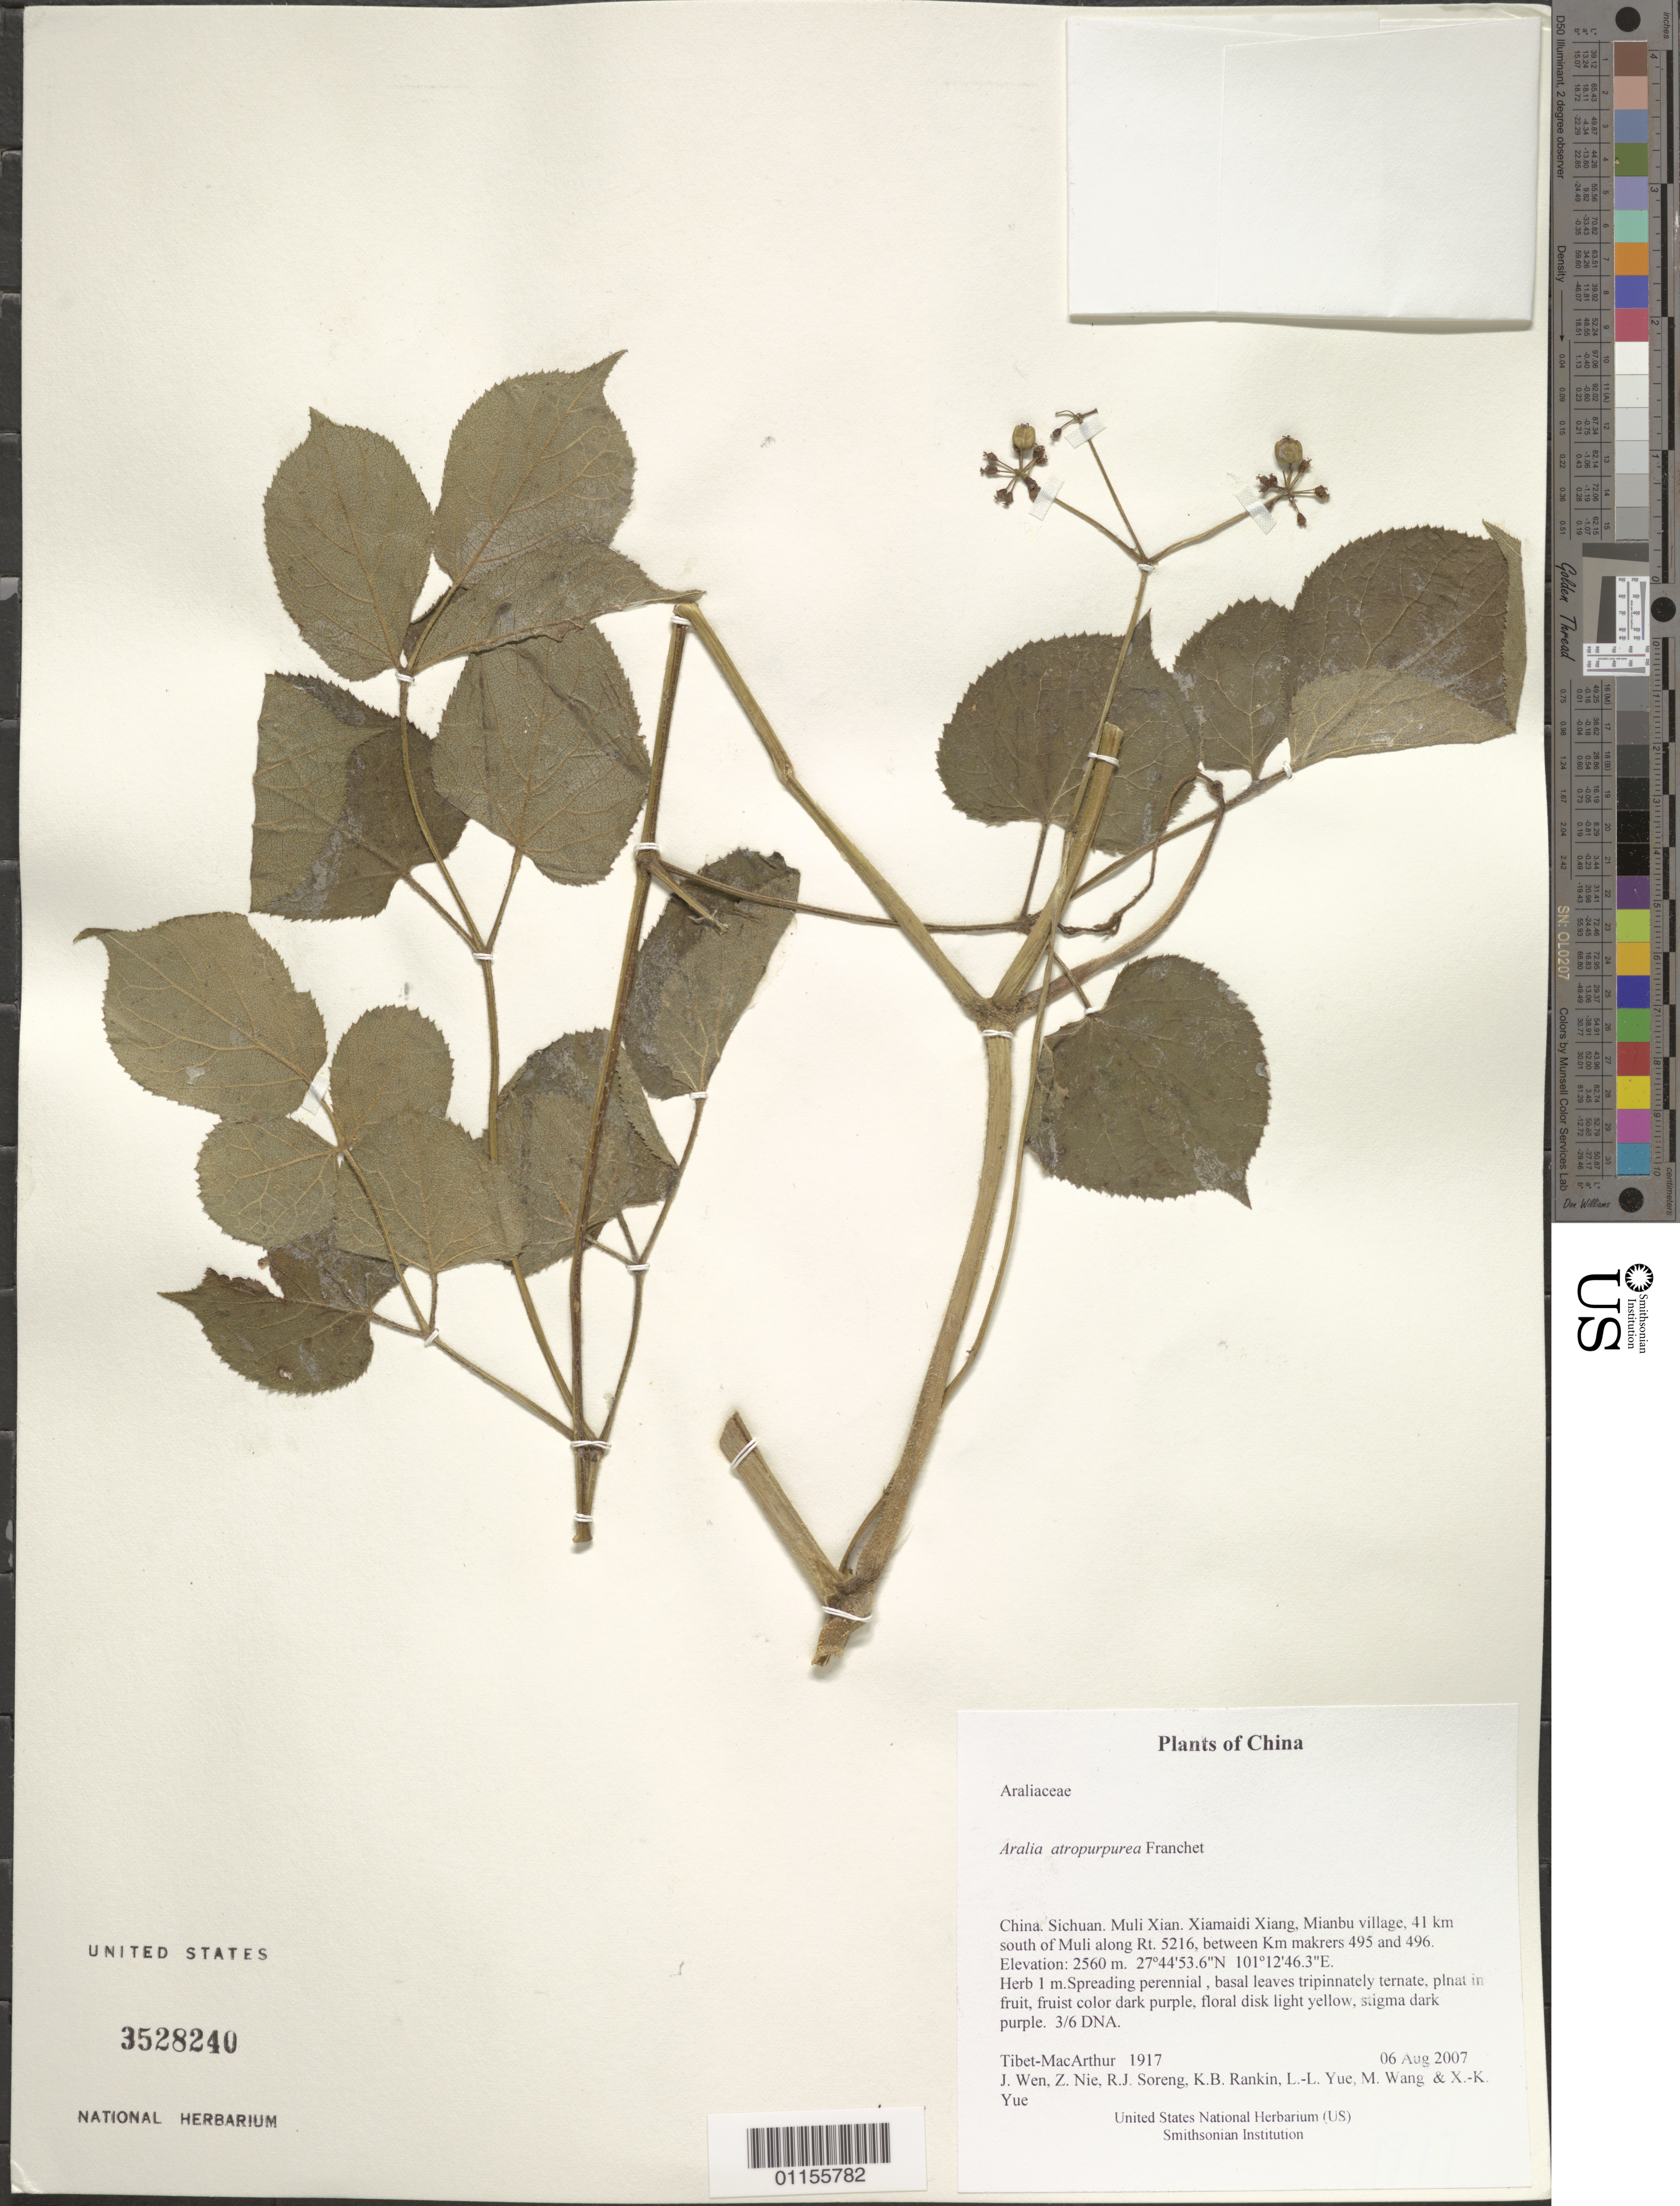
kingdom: Plantae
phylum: Tracheophyta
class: Magnoliopsida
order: Apiales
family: Araliaceae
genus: Aralia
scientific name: Aralia atropurpurea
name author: Franch.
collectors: Tibet-MacArthur & Tibet-MacArthur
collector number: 1917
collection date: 2007-08-06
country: China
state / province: Sichuan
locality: Muli Xian, Xiamaidi Xiang, Mianbu village, 41 km S of Muli along Rt 5216, between Km markers 495 and 496.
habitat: Herb.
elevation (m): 2560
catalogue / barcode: US 3528240